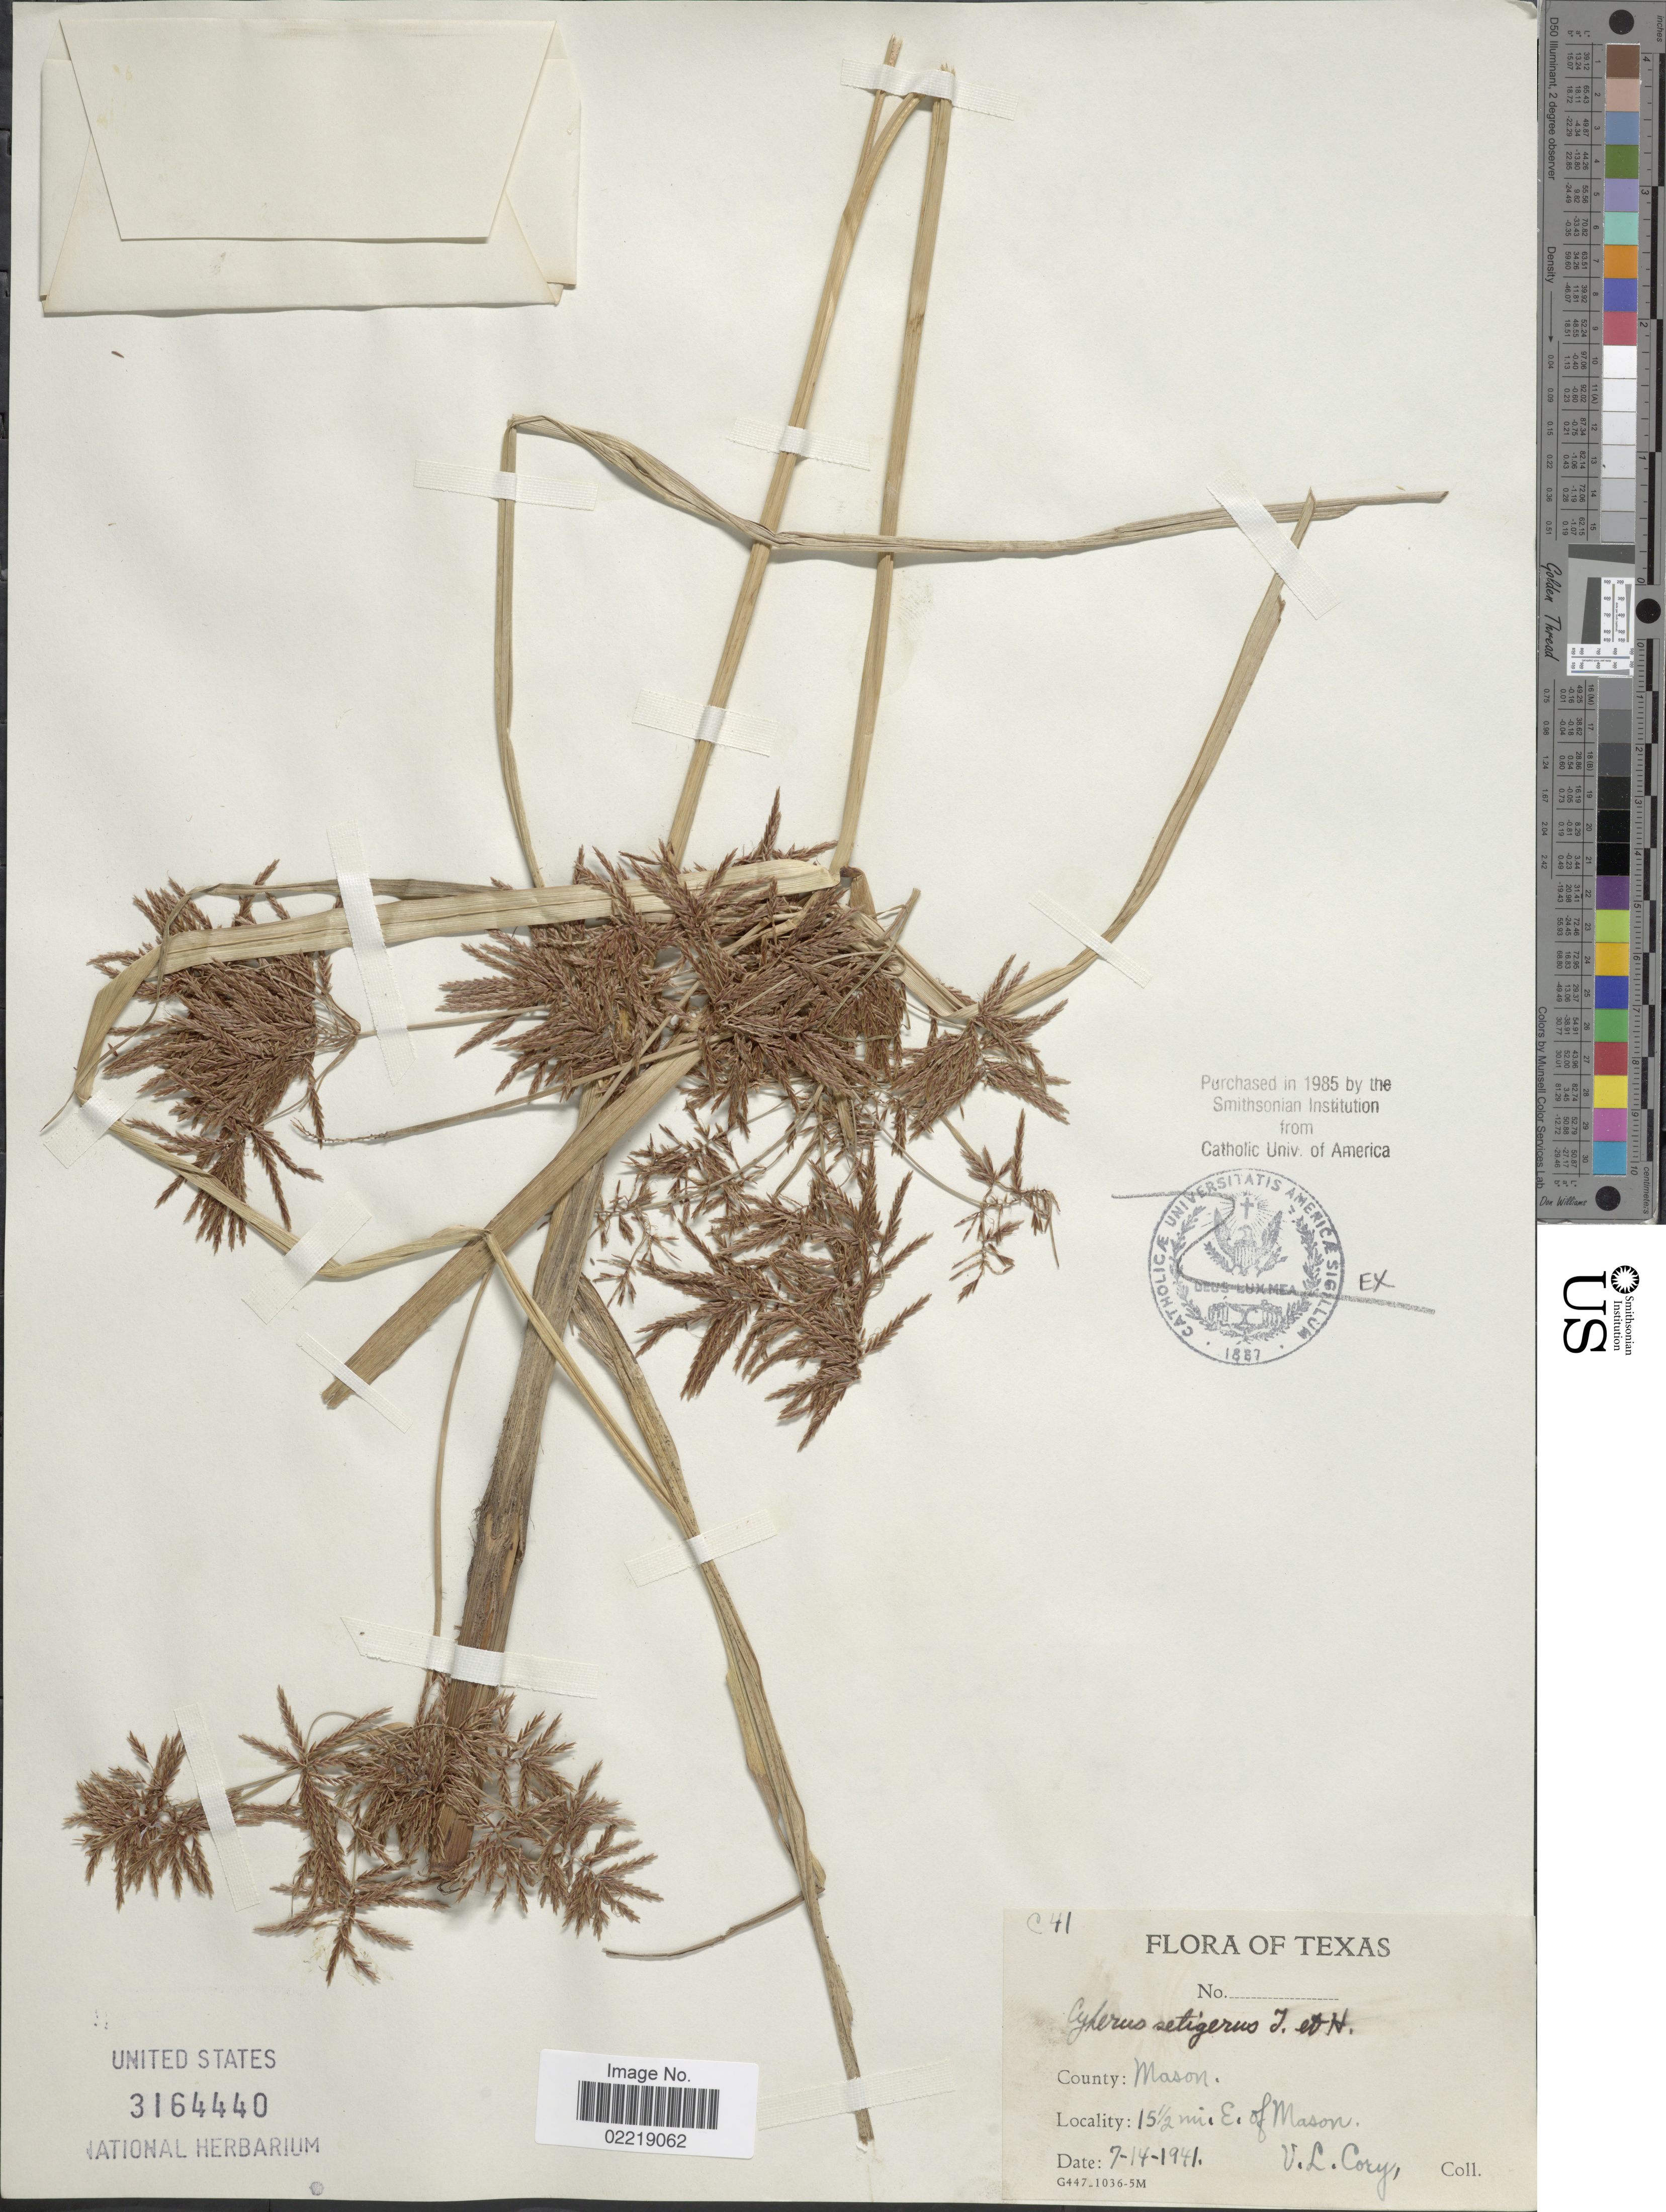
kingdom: Plantae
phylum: Tracheophyta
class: Liliopsida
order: Poales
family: Cyperaceae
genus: Cyperus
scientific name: Cyperus setigerus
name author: Torr. & Hook.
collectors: V. Cory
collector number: C41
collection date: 1941-07-14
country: United States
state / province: Texas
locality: County: Mason, 15 ½ mi E. of Mason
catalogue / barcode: US 3164440